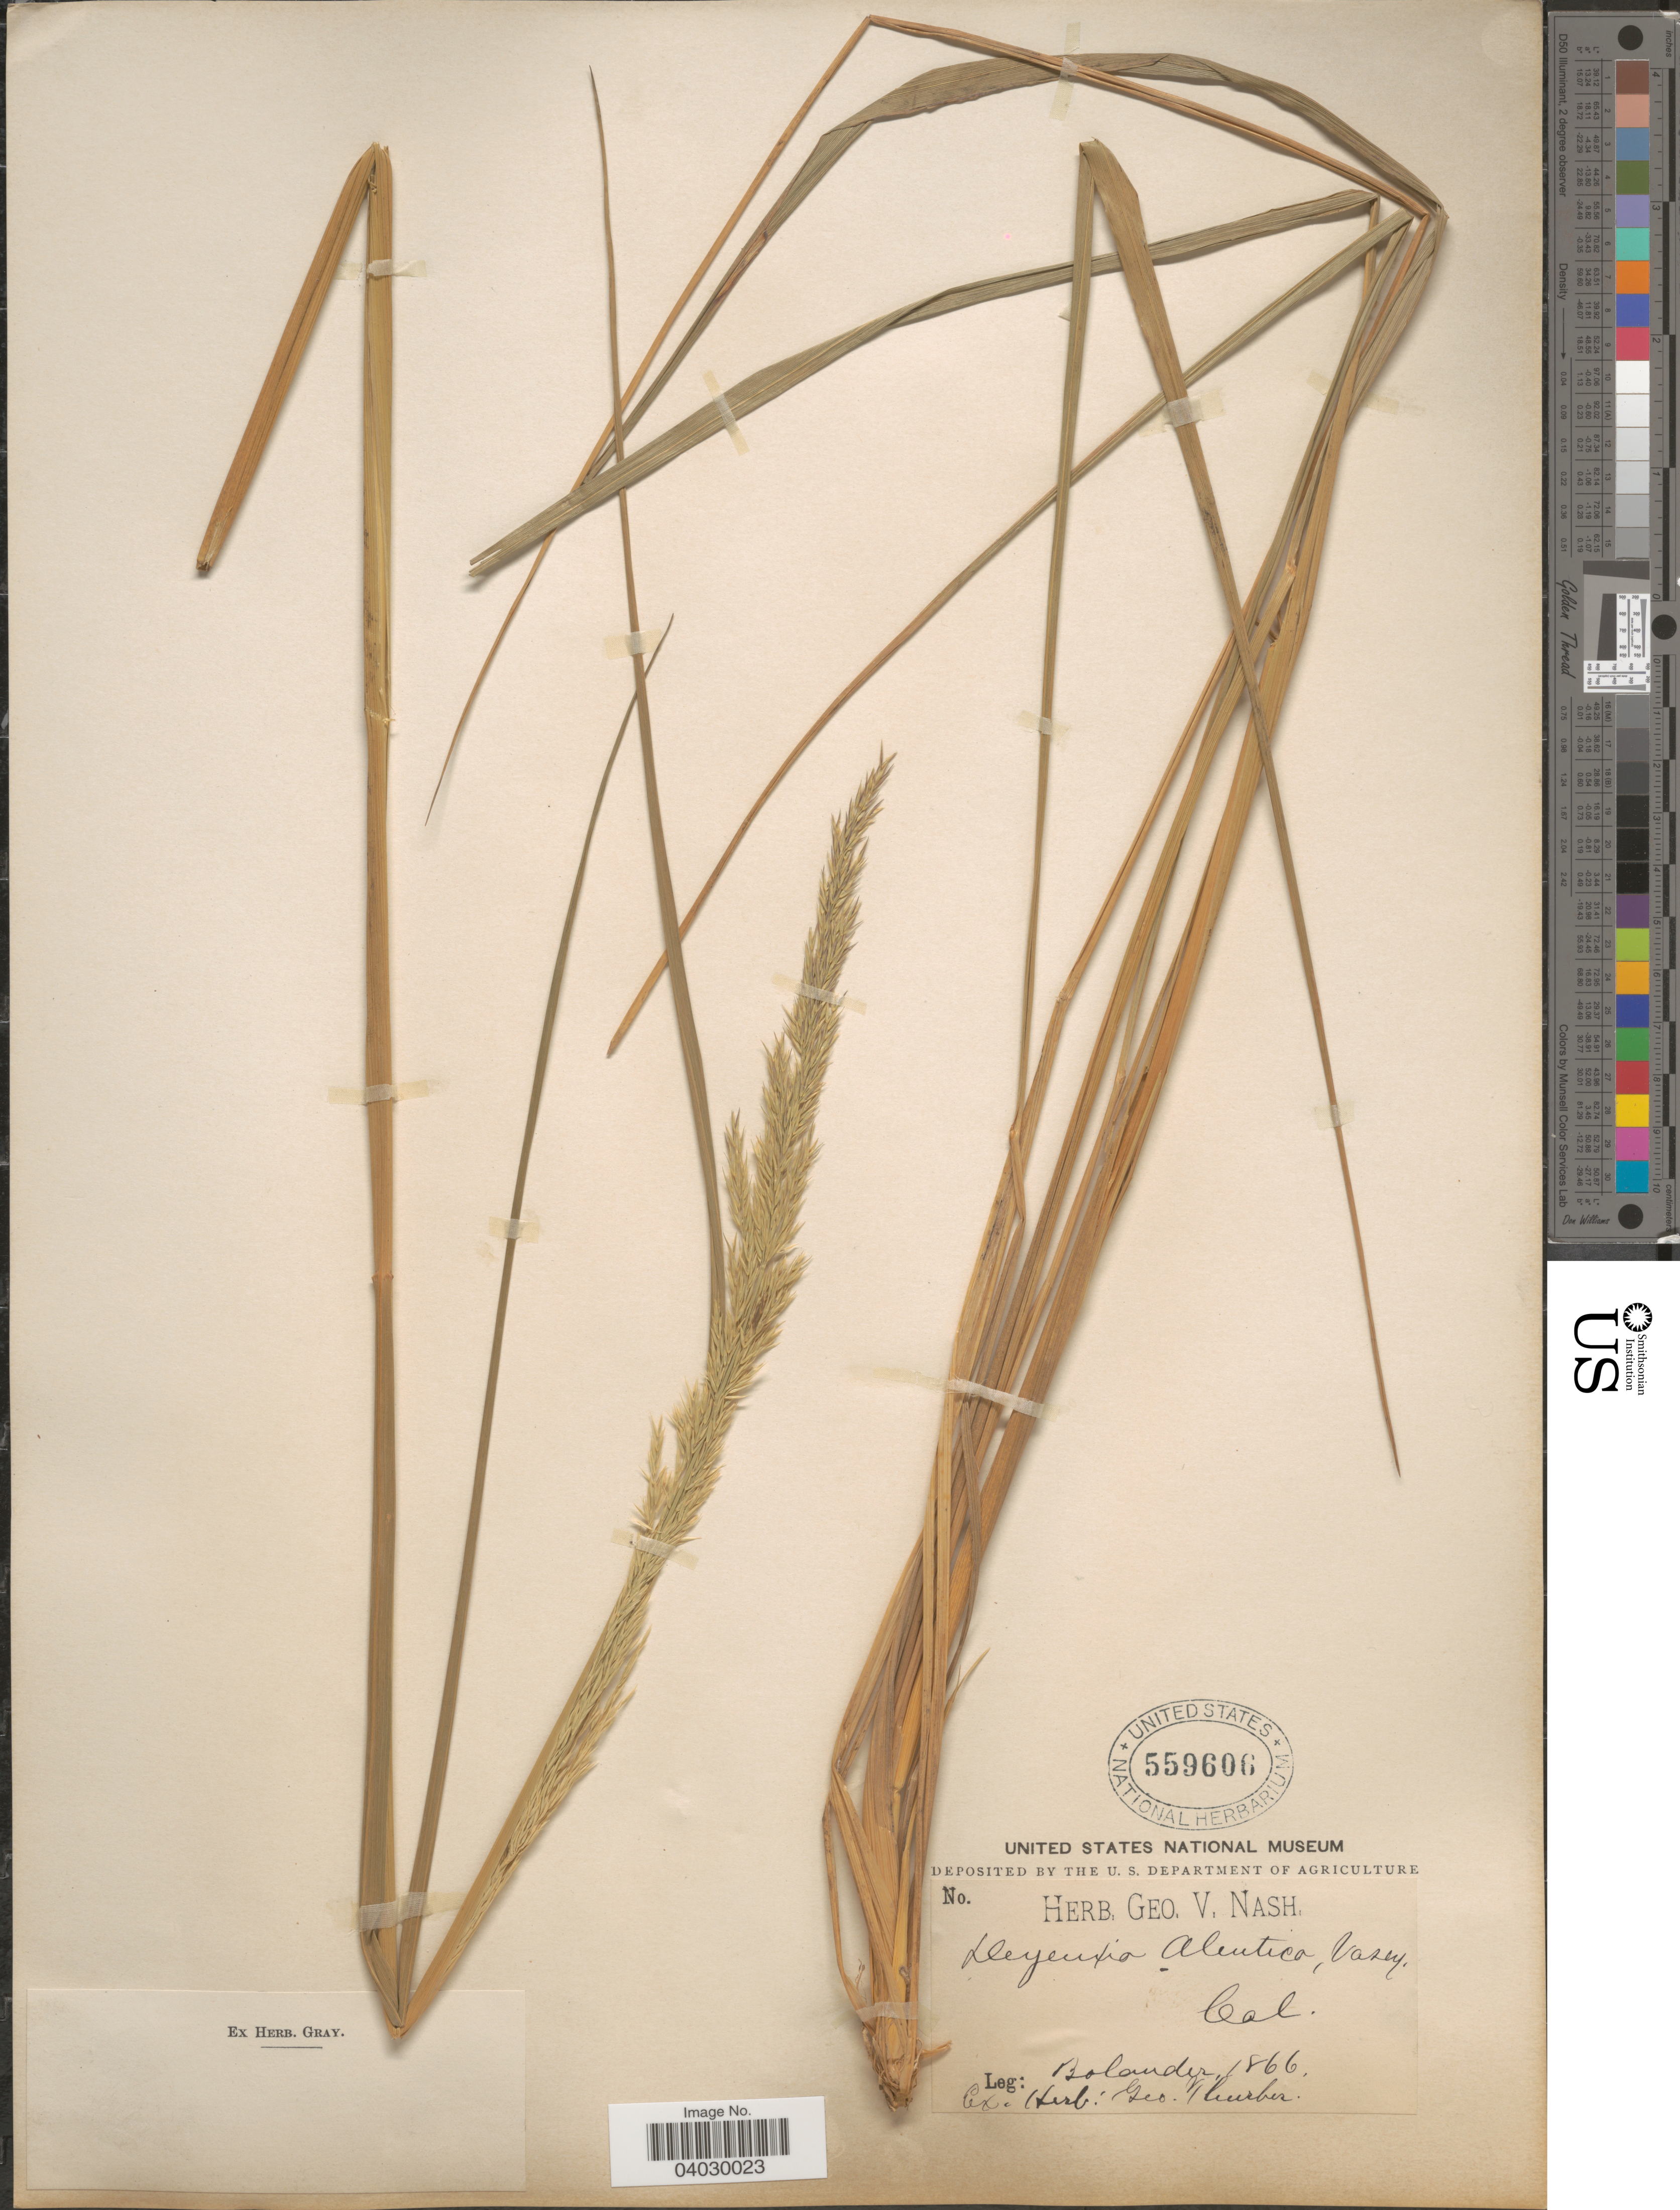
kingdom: Plantae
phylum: Tracheophyta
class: Liliopsida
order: Poales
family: Poaceae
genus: Calamagrostis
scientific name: Calamagrostis nutkaensis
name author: (J. Presl) Steud.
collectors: -. Bolander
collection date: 1866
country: United States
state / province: California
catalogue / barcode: US 559606